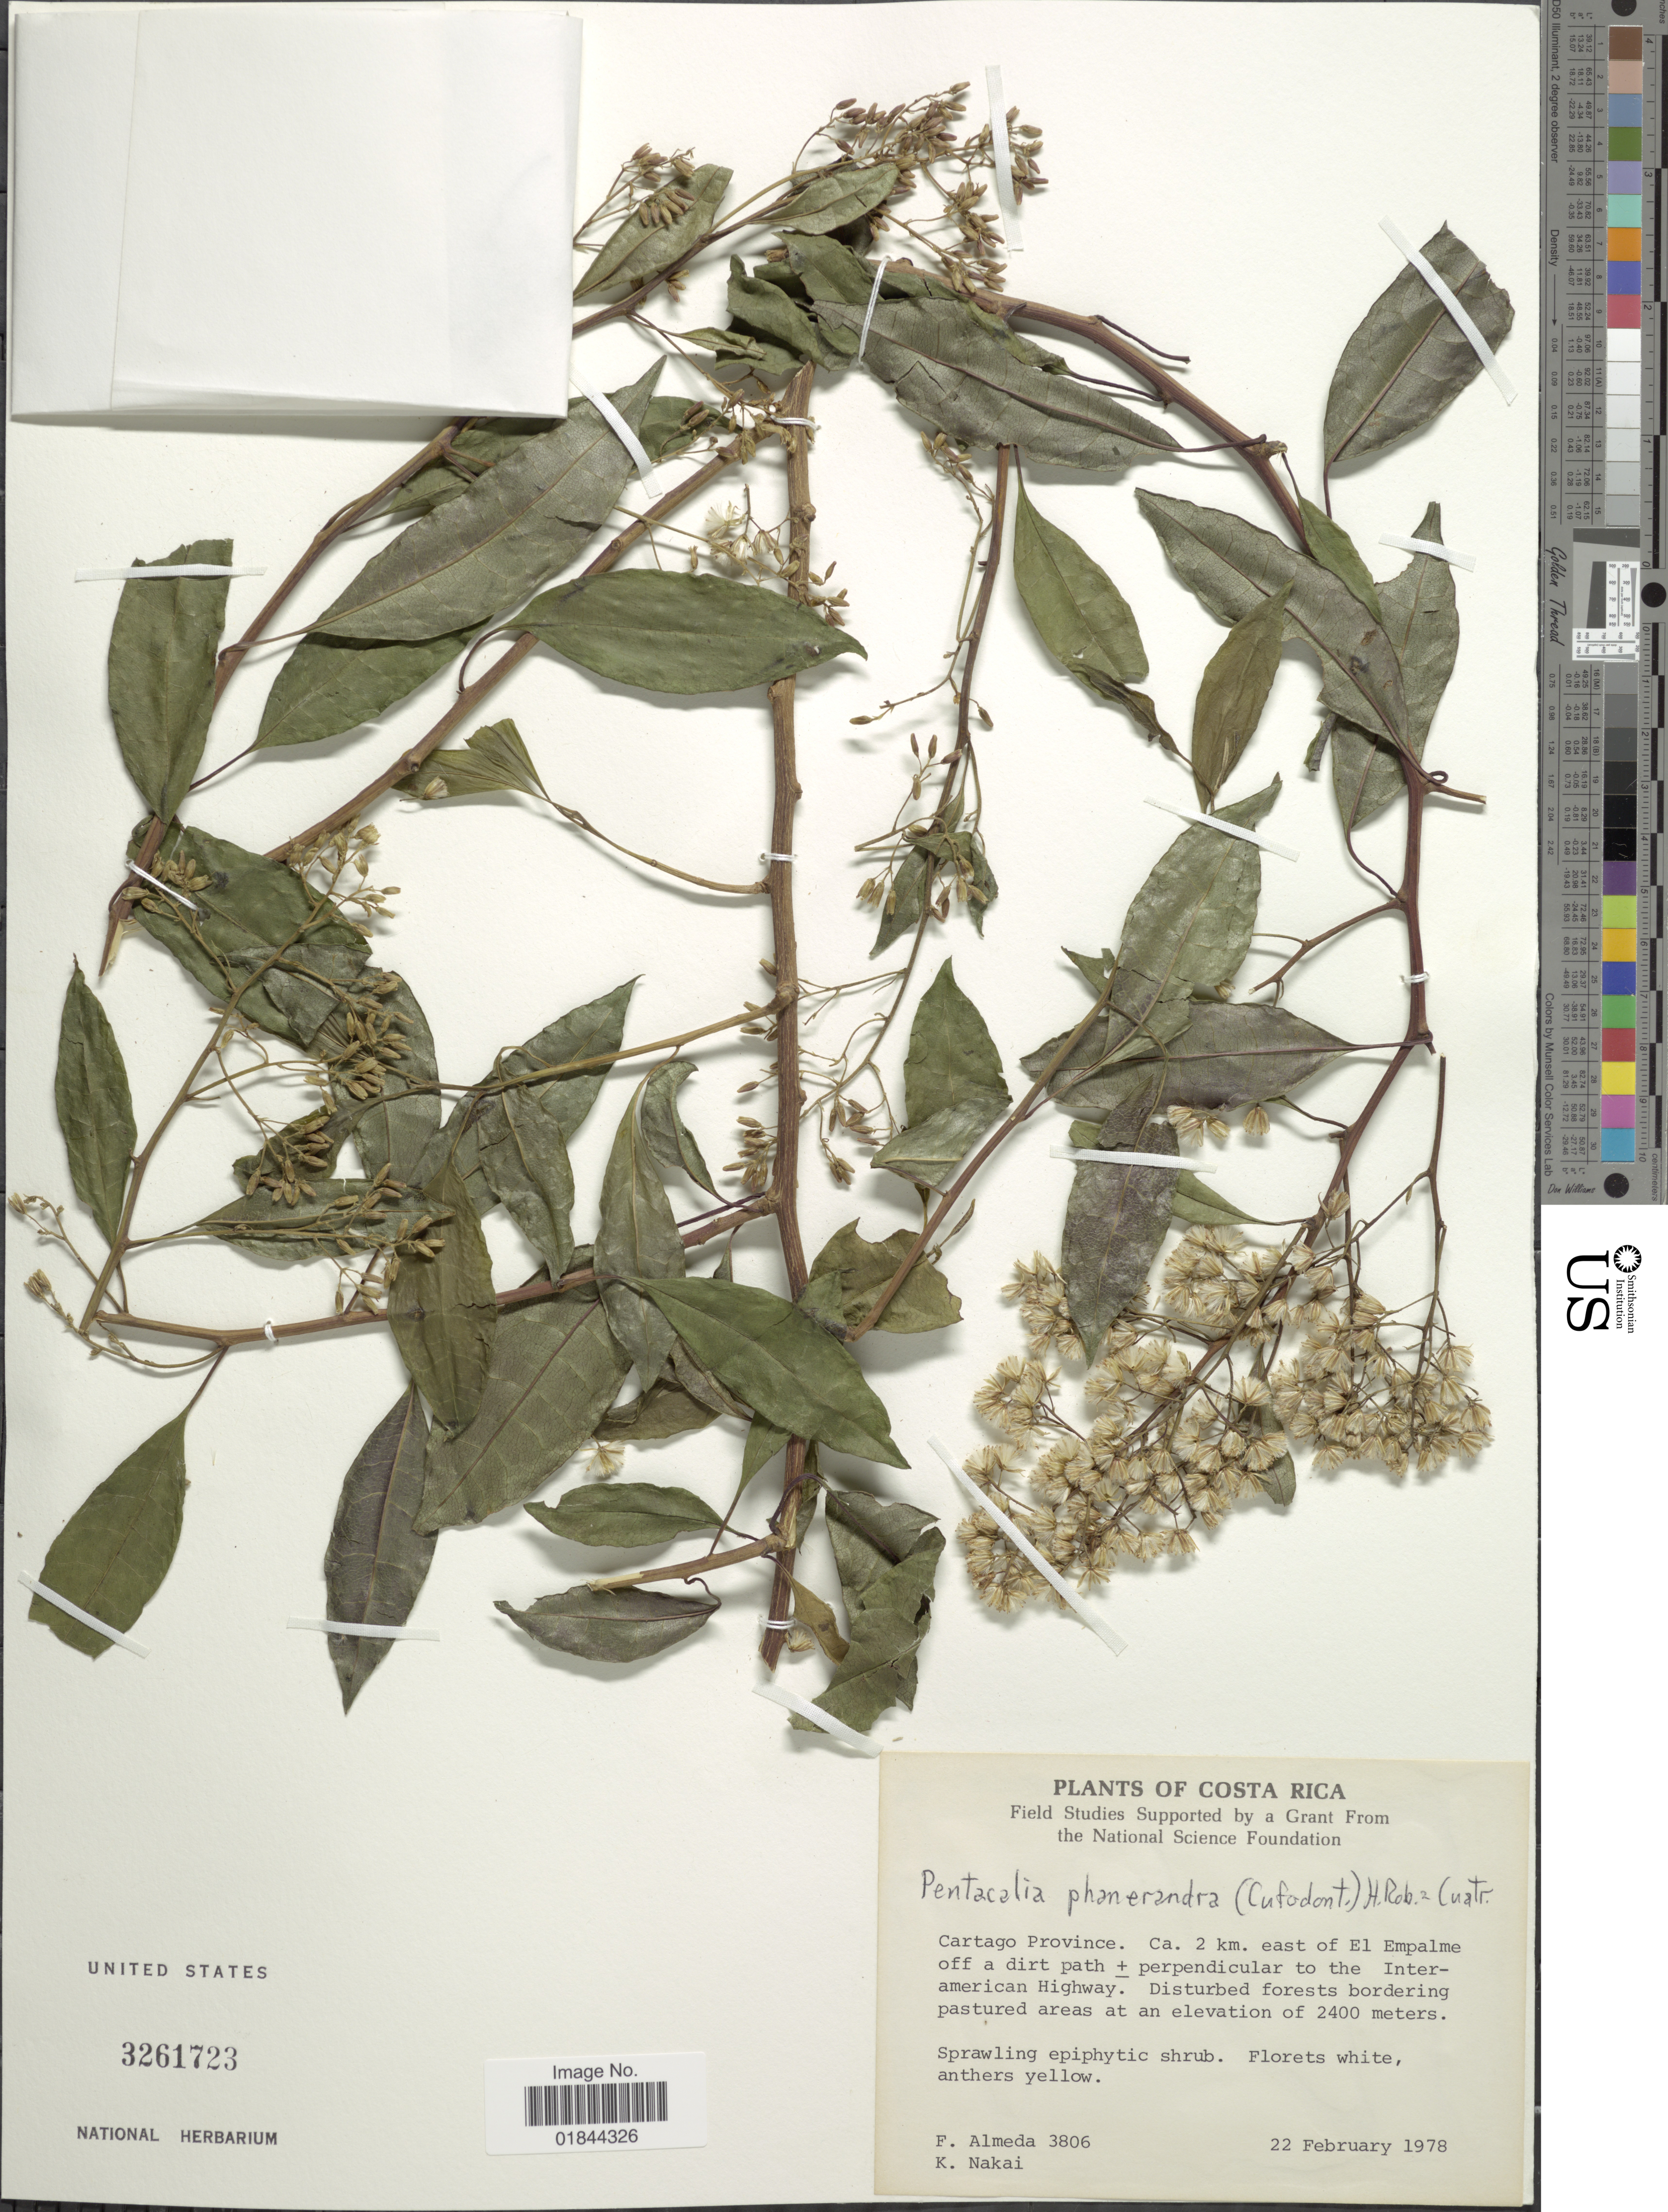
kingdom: Plantae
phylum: Tracheophyta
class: Magnoliopsida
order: Asterales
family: Asteraceae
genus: Pentacalia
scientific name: Pentacalia phanerandra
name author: (Cufod.) H. Rob. & Cuatrec.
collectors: F. Almeda & K. M. Nakai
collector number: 3806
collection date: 1978-02-22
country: Costa Rica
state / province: Cartago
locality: Ca. 2 km. east of El Empalme off a dirt path ± perpendicular to the Interamerican Highway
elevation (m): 2400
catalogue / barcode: US 3261723